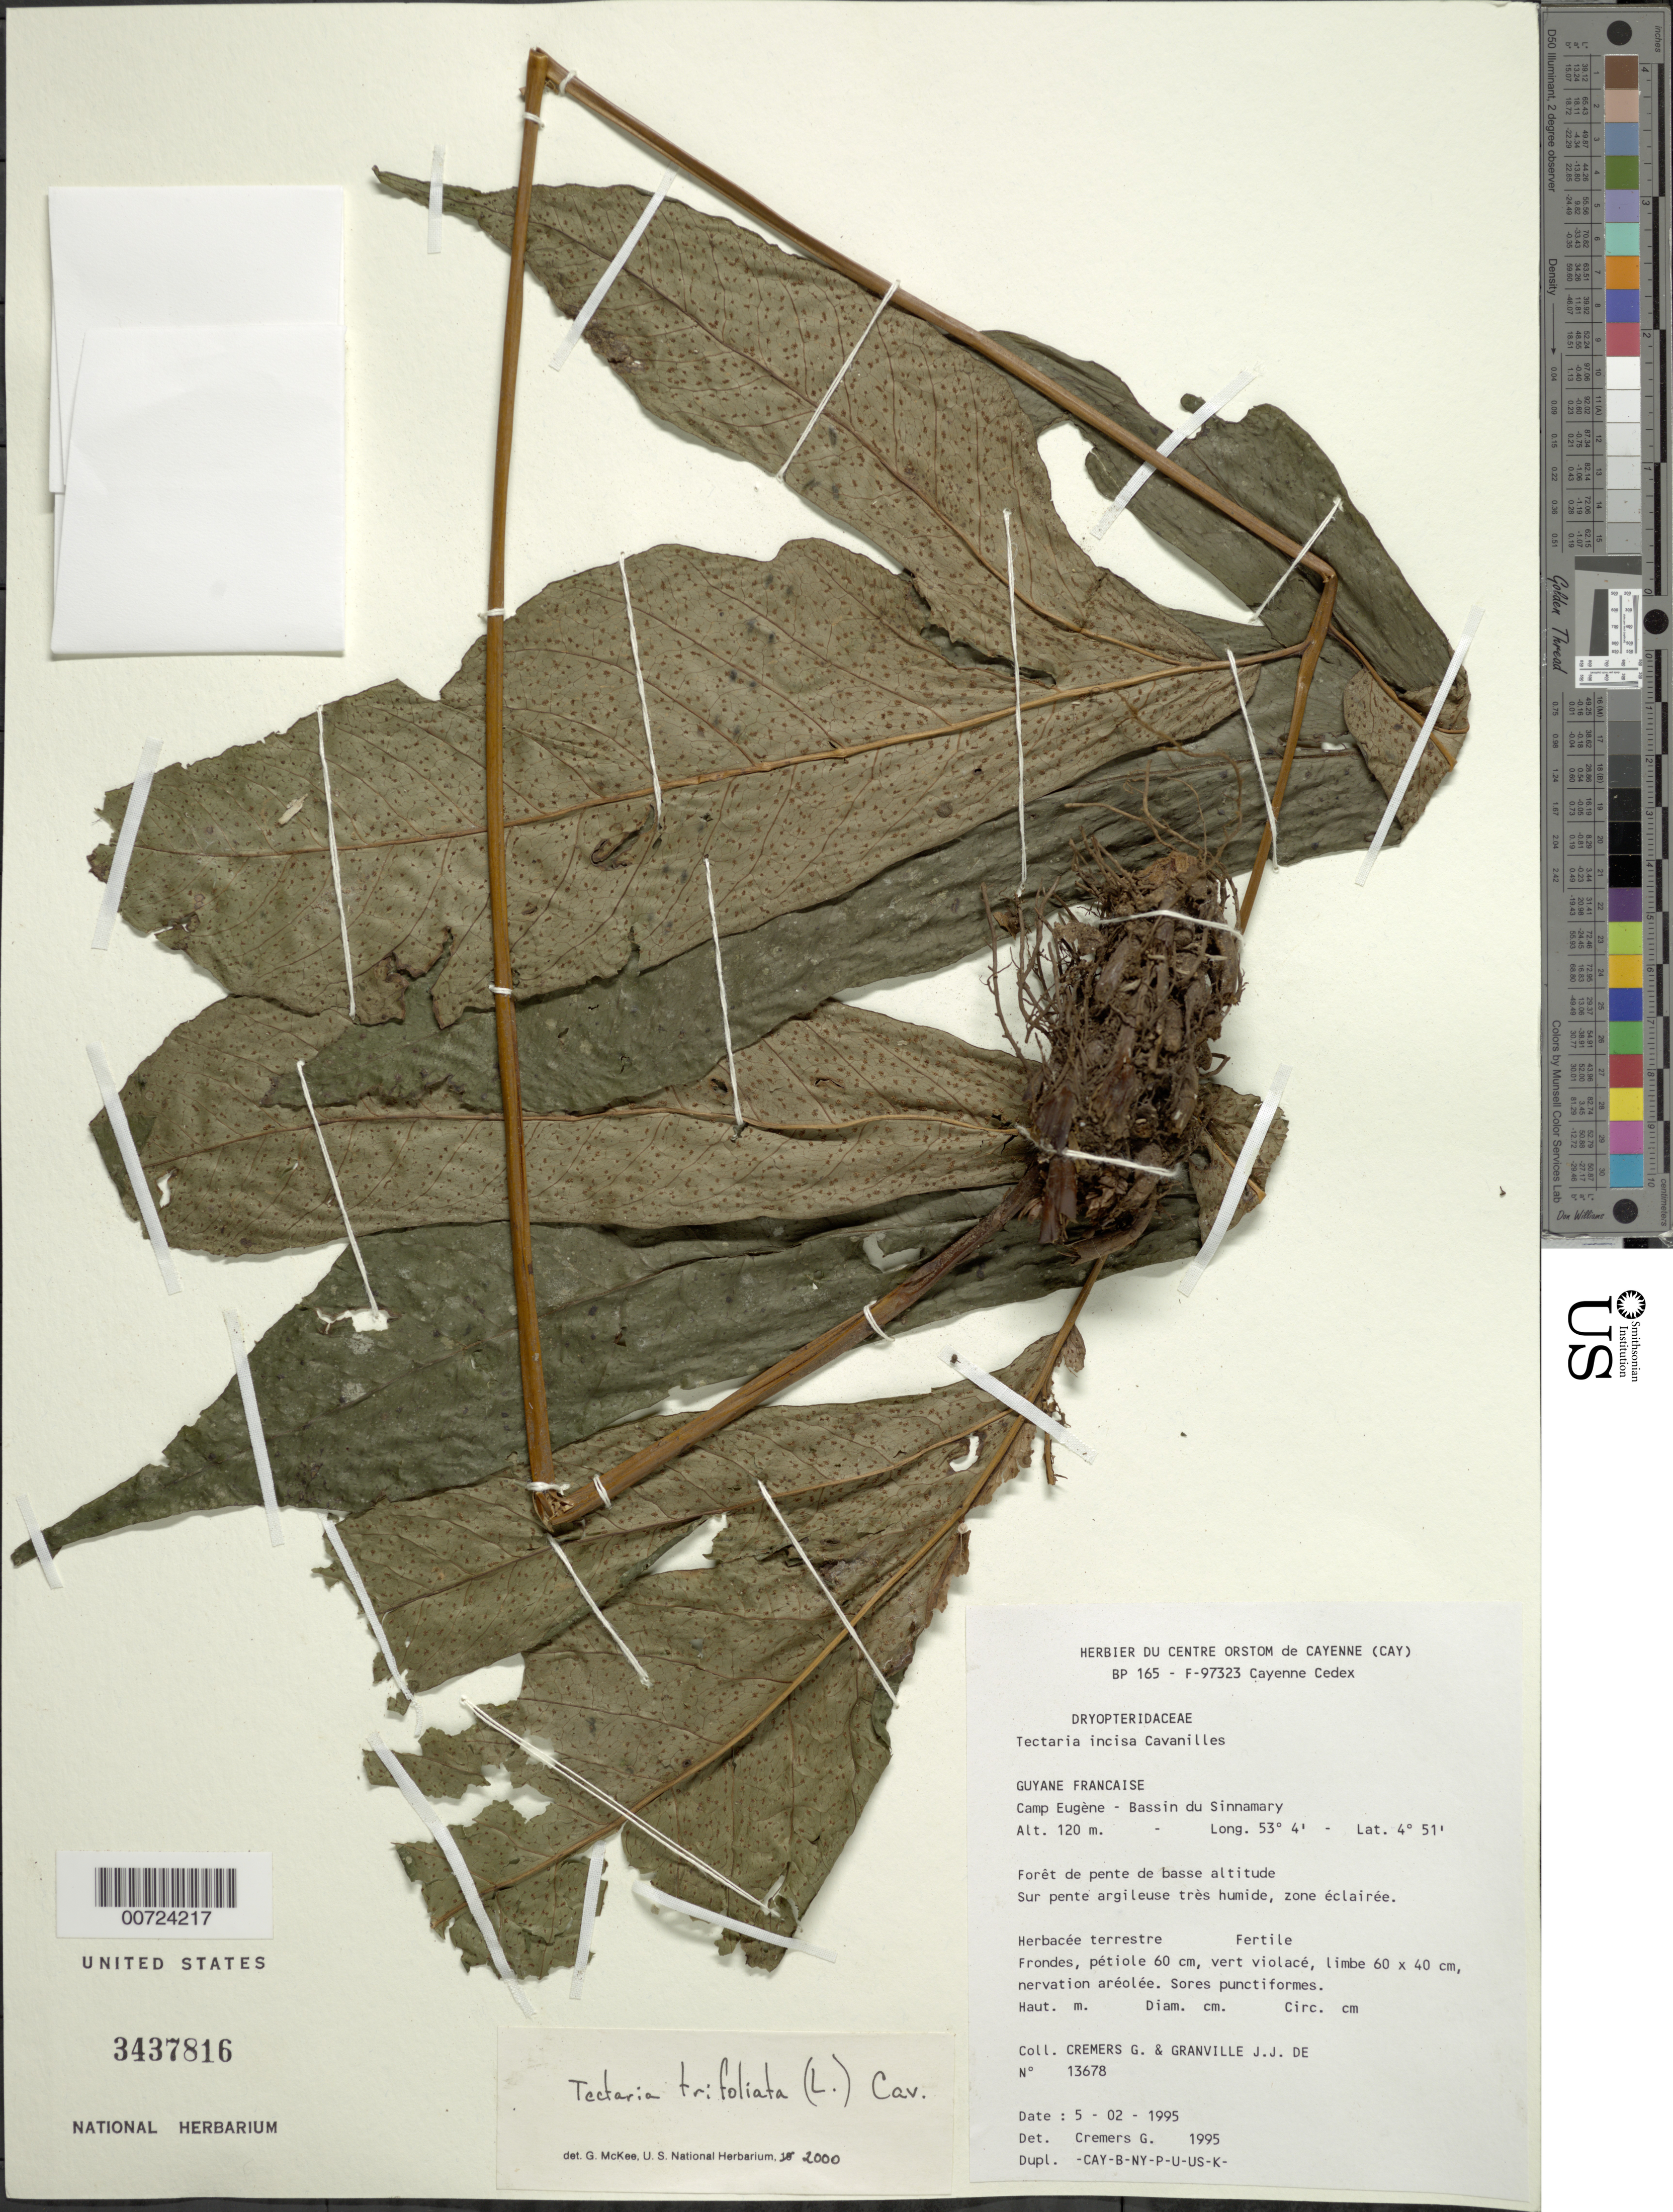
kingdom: Plantae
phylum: Tracheophyta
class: Polypodiopsida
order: Polypodiales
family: Tectariaceae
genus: Tectaria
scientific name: Tectaria trifoliata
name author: (L.) Cav.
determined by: McKee, G. S., (US), NMNH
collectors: G. Cremers & J.-J. de Granville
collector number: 13678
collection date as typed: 5-Feb-95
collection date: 1995-02-05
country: French Guiana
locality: Camp Eugène, Bassin du Sinnamary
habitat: Low slope forest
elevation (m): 120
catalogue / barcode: US 3437816